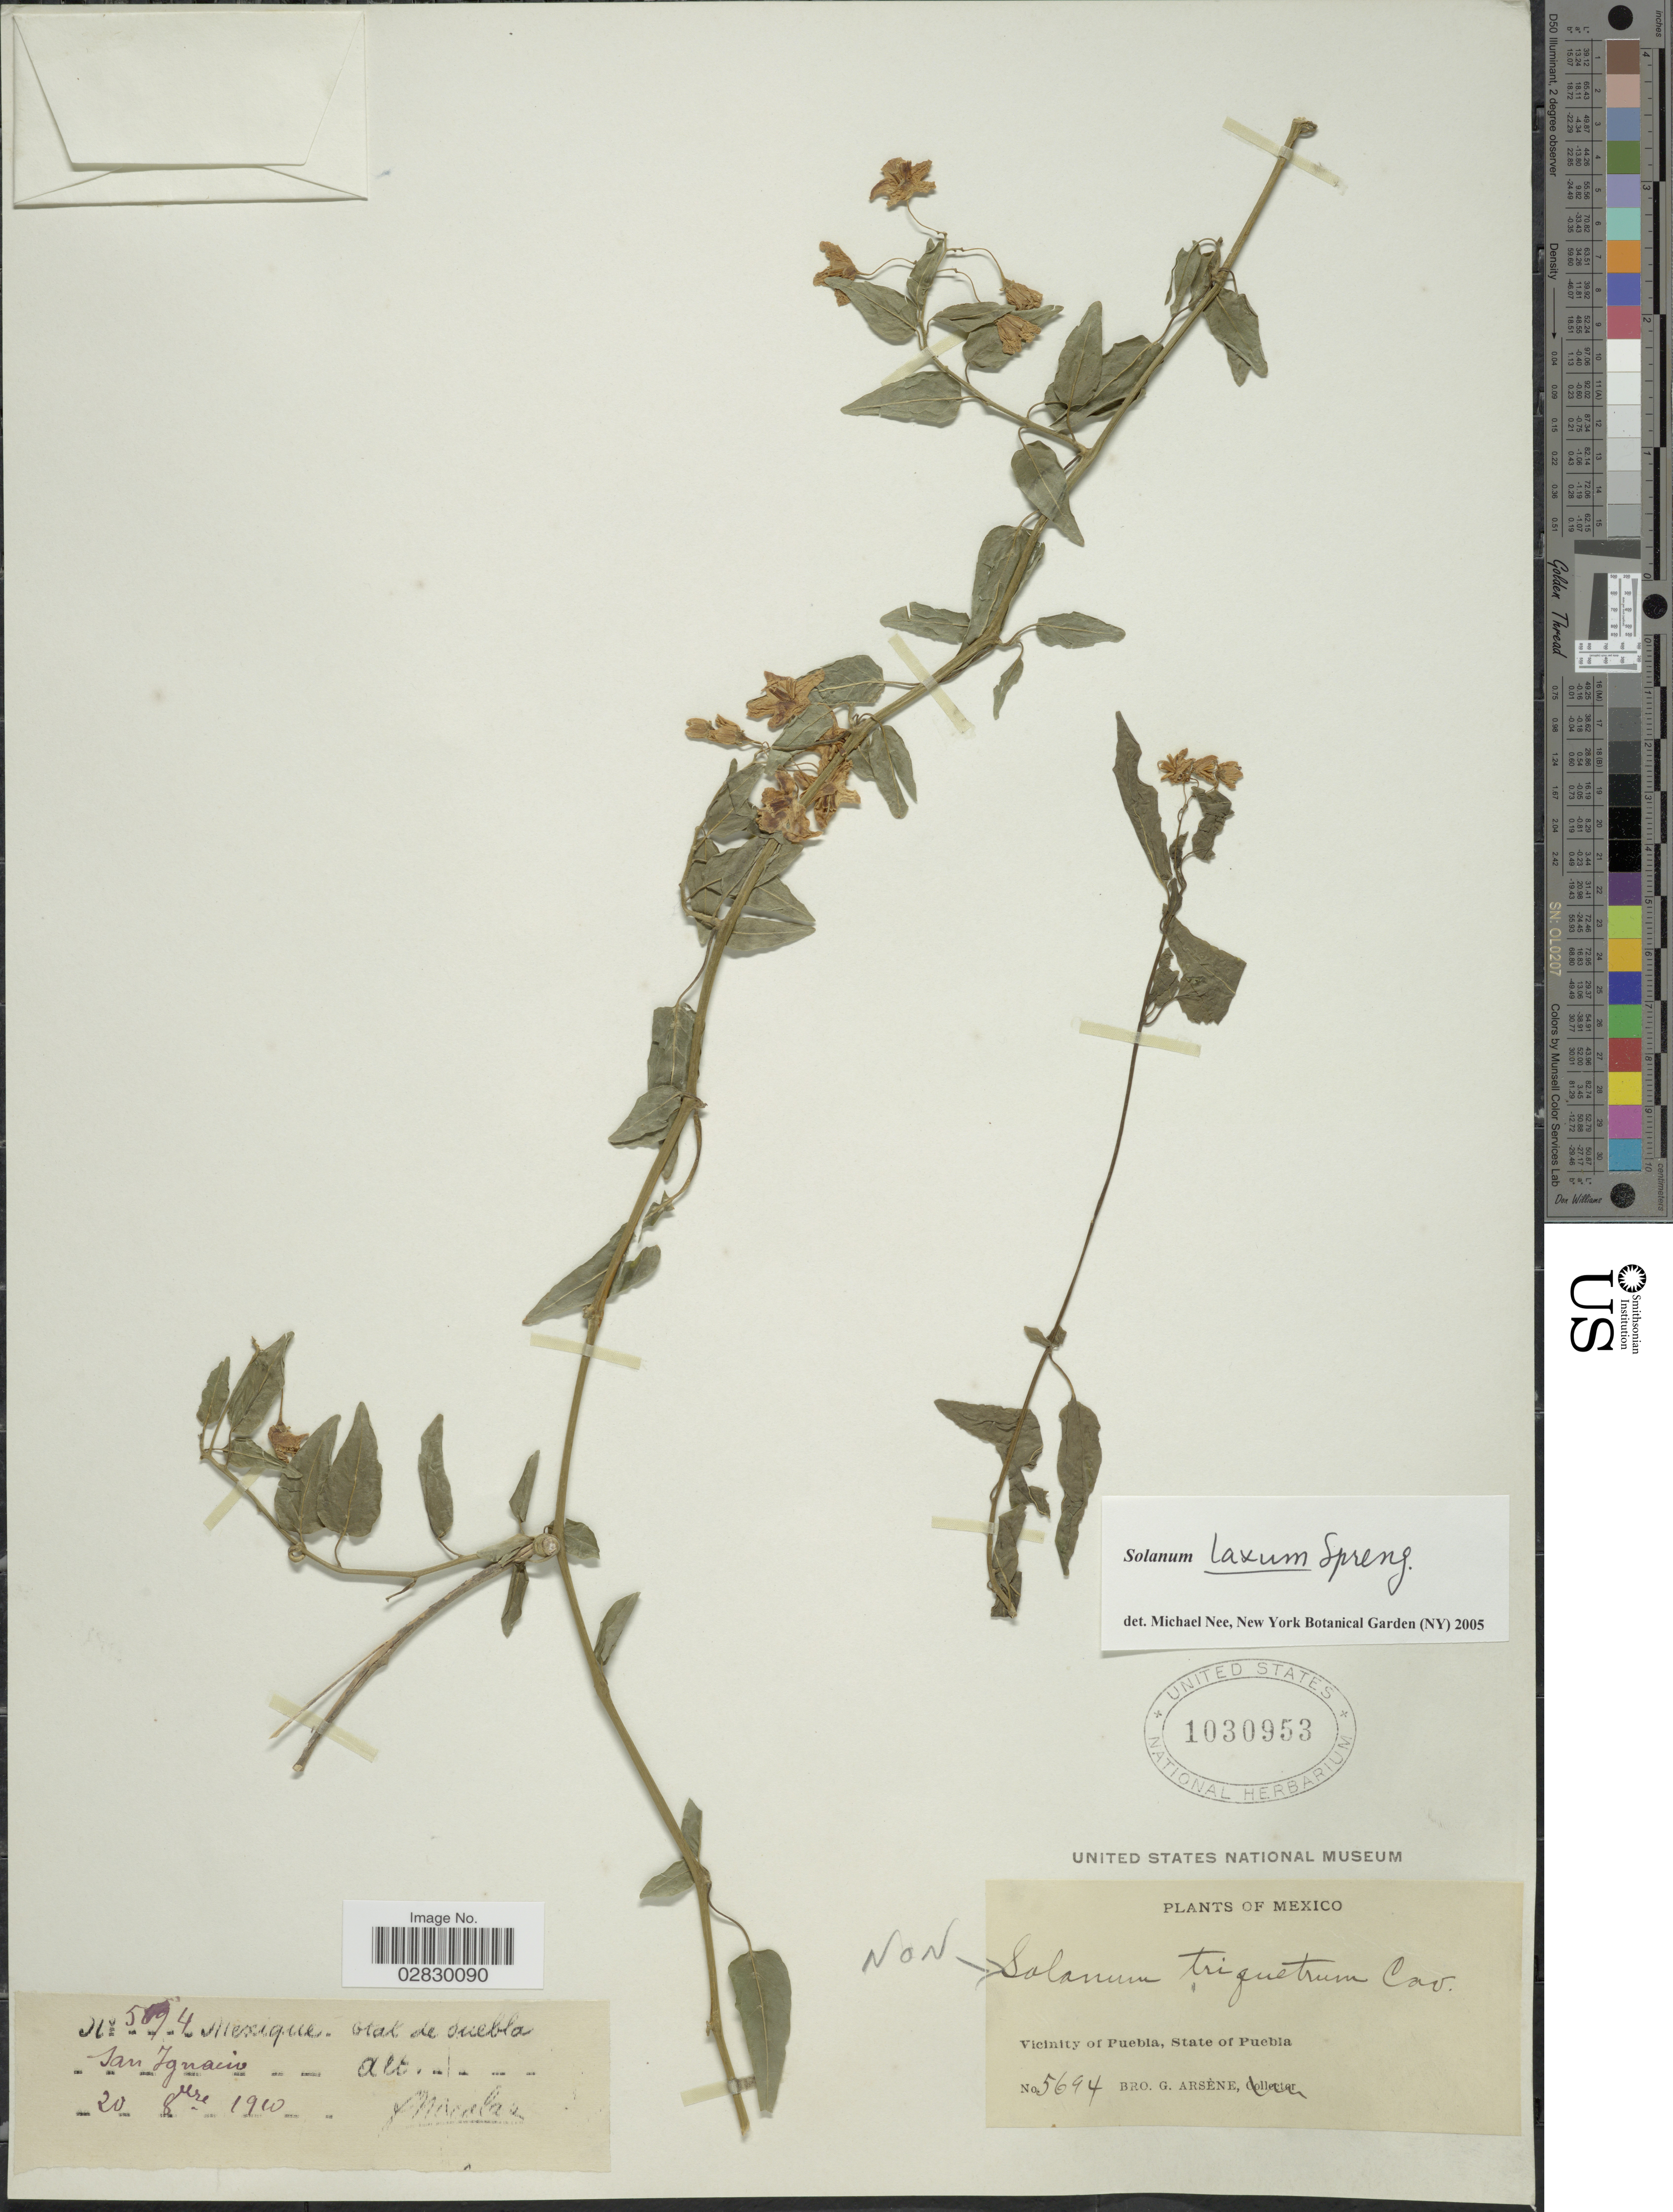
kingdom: Plantae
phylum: Tracheophyta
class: Magnoliopsida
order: Solanales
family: Solanaceae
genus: Solanum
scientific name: Solanum jasminoides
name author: Paxton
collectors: F. Nicolas & Bro. G. Arsène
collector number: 5694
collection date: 1910-08-20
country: Mexico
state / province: Puebla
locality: San Ignacio, Vicinity of Puebla.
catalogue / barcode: US 1030953